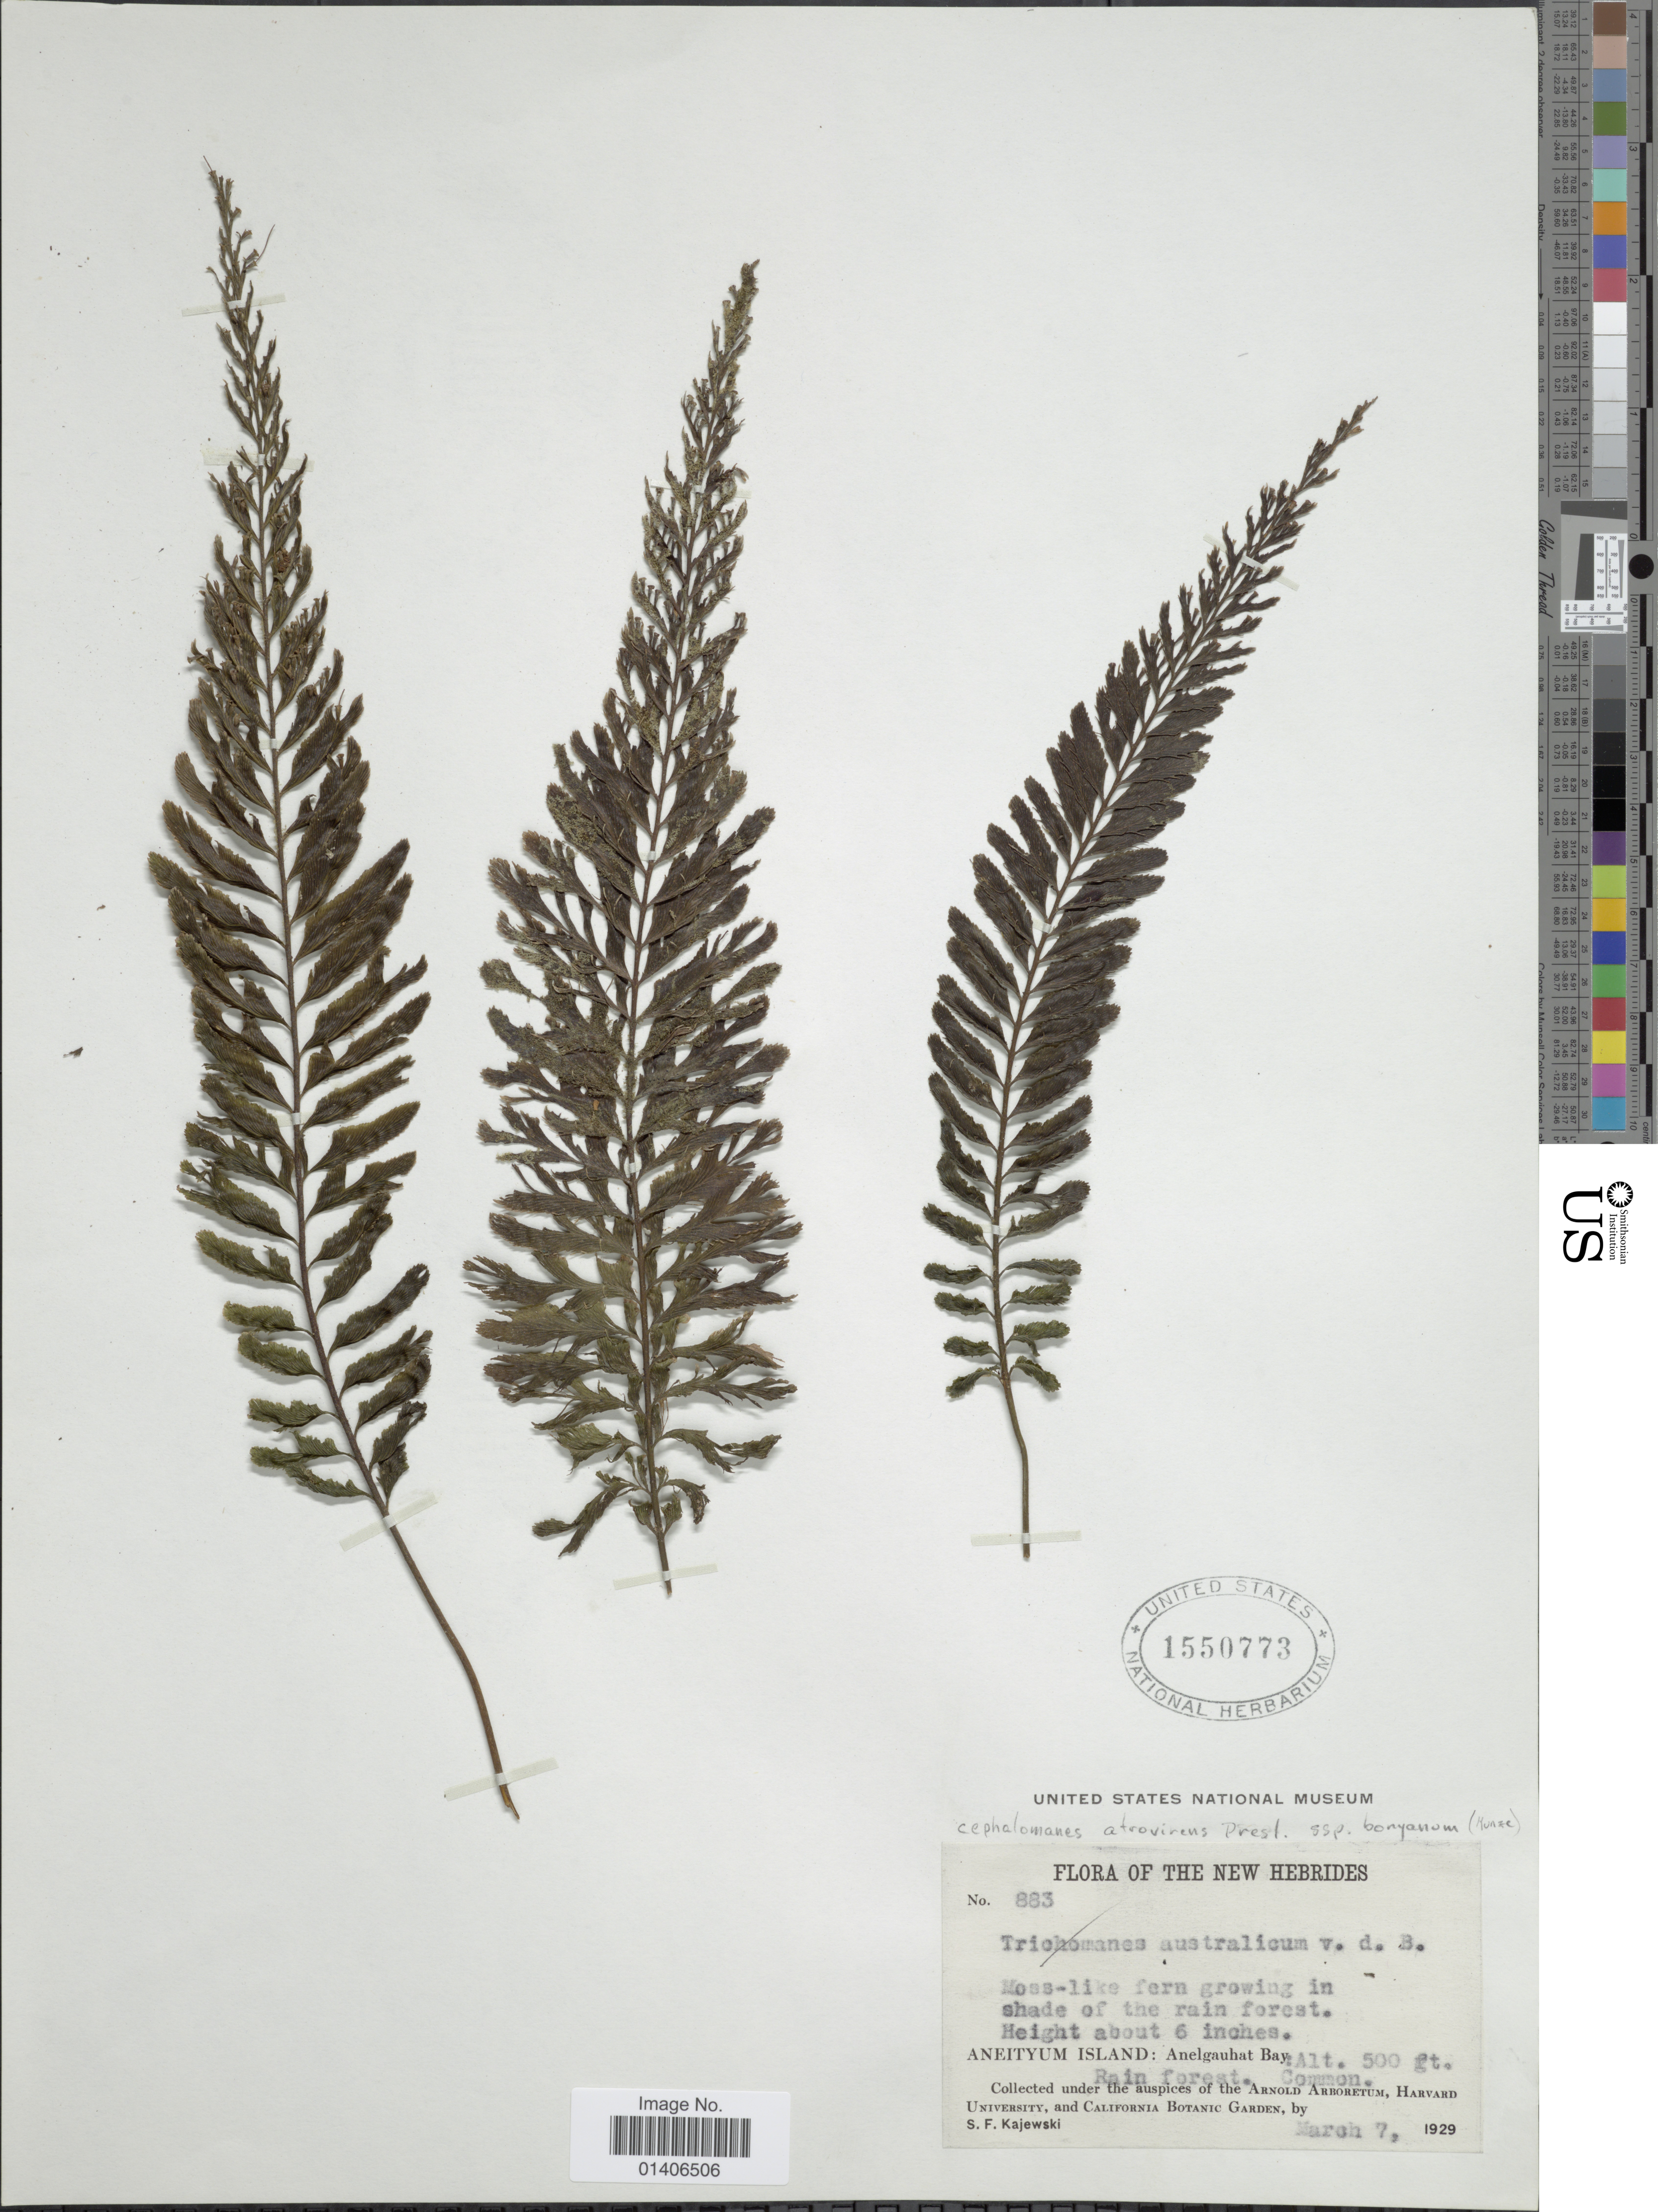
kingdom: Plantae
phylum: Tracheophyta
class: Polypodiopsida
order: Hymenophyllales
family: Hymenophyllaceae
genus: Cephalomanes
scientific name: Cephalomanes atrovirens subsp. boryanum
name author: (Kunze) K. Iwats.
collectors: S. Kajewski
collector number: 883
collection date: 1929-03-07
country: Vanuatu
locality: The New Hebrides, Aneityum Island: Anelgauhat Bay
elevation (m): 152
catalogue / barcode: US 1550773